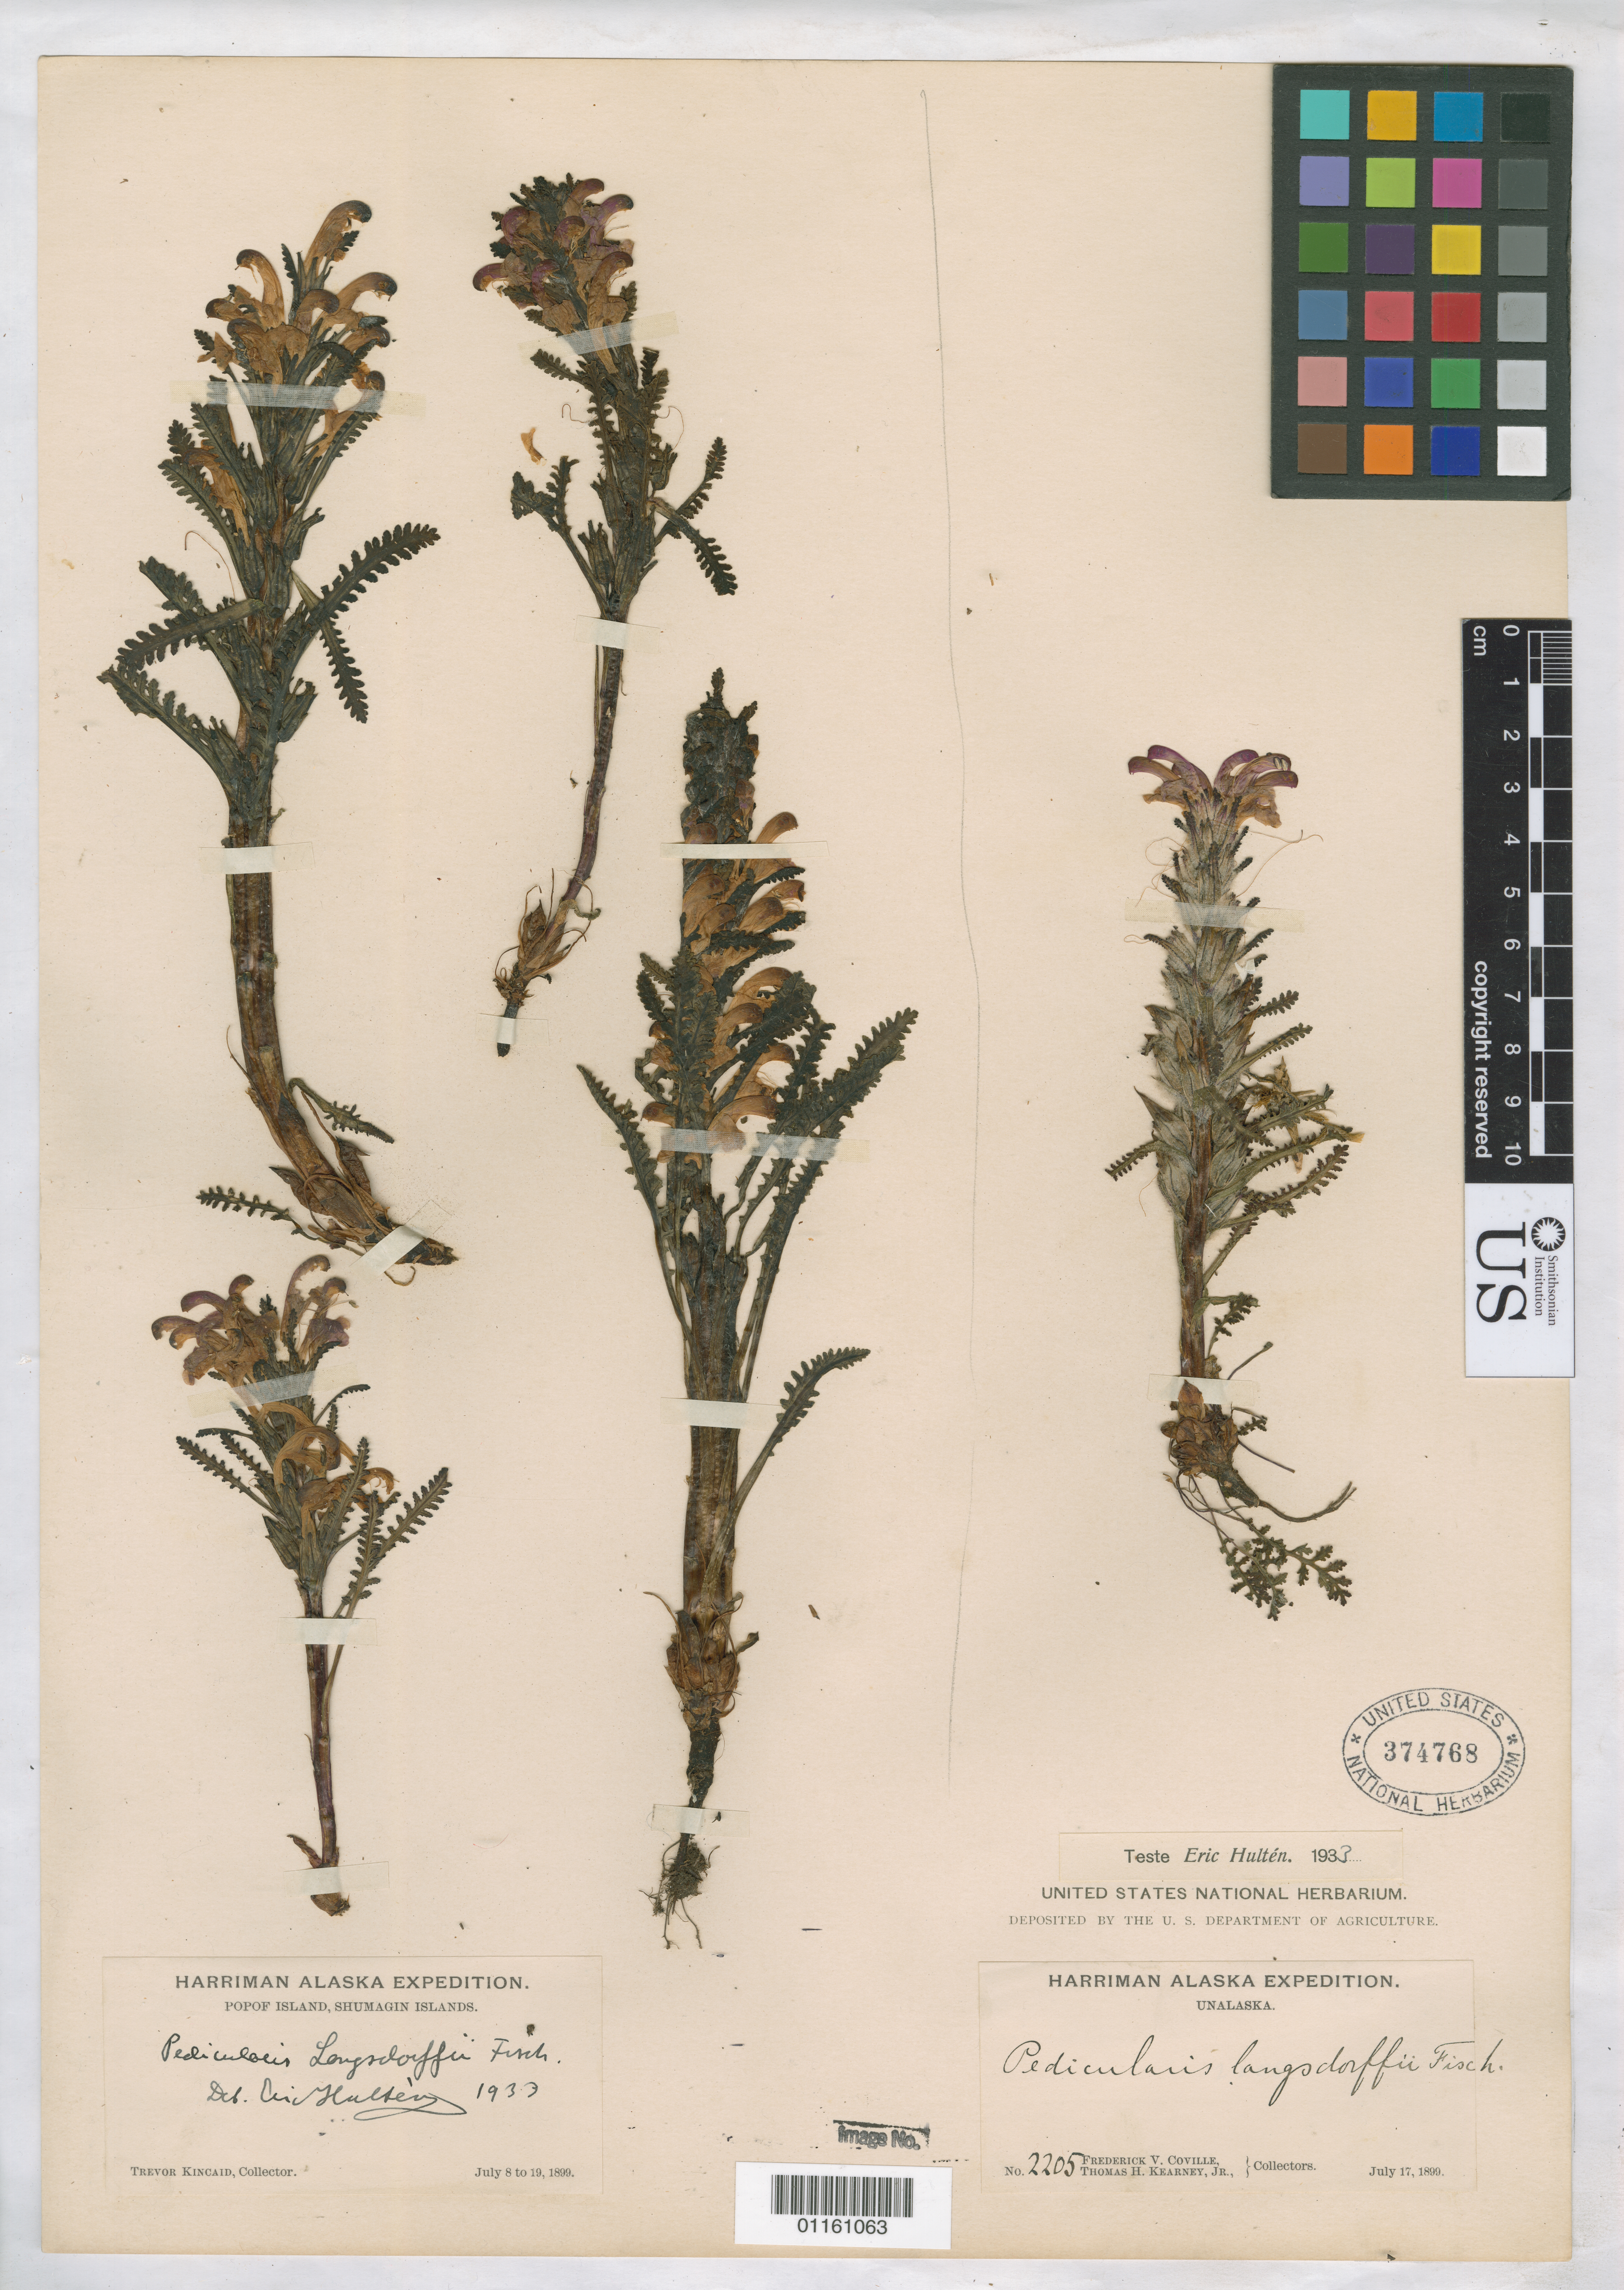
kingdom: Plantae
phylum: Tracheophyta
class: Magnoliopsida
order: Lamiales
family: Orobanchaceae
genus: Pedicularis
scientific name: Pedicularis langsdorffii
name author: Fisch. ex Steven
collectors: F. V. Coville & T. H. Kearney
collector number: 2205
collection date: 1899-07-17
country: United States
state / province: Alaska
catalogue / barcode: US 374768